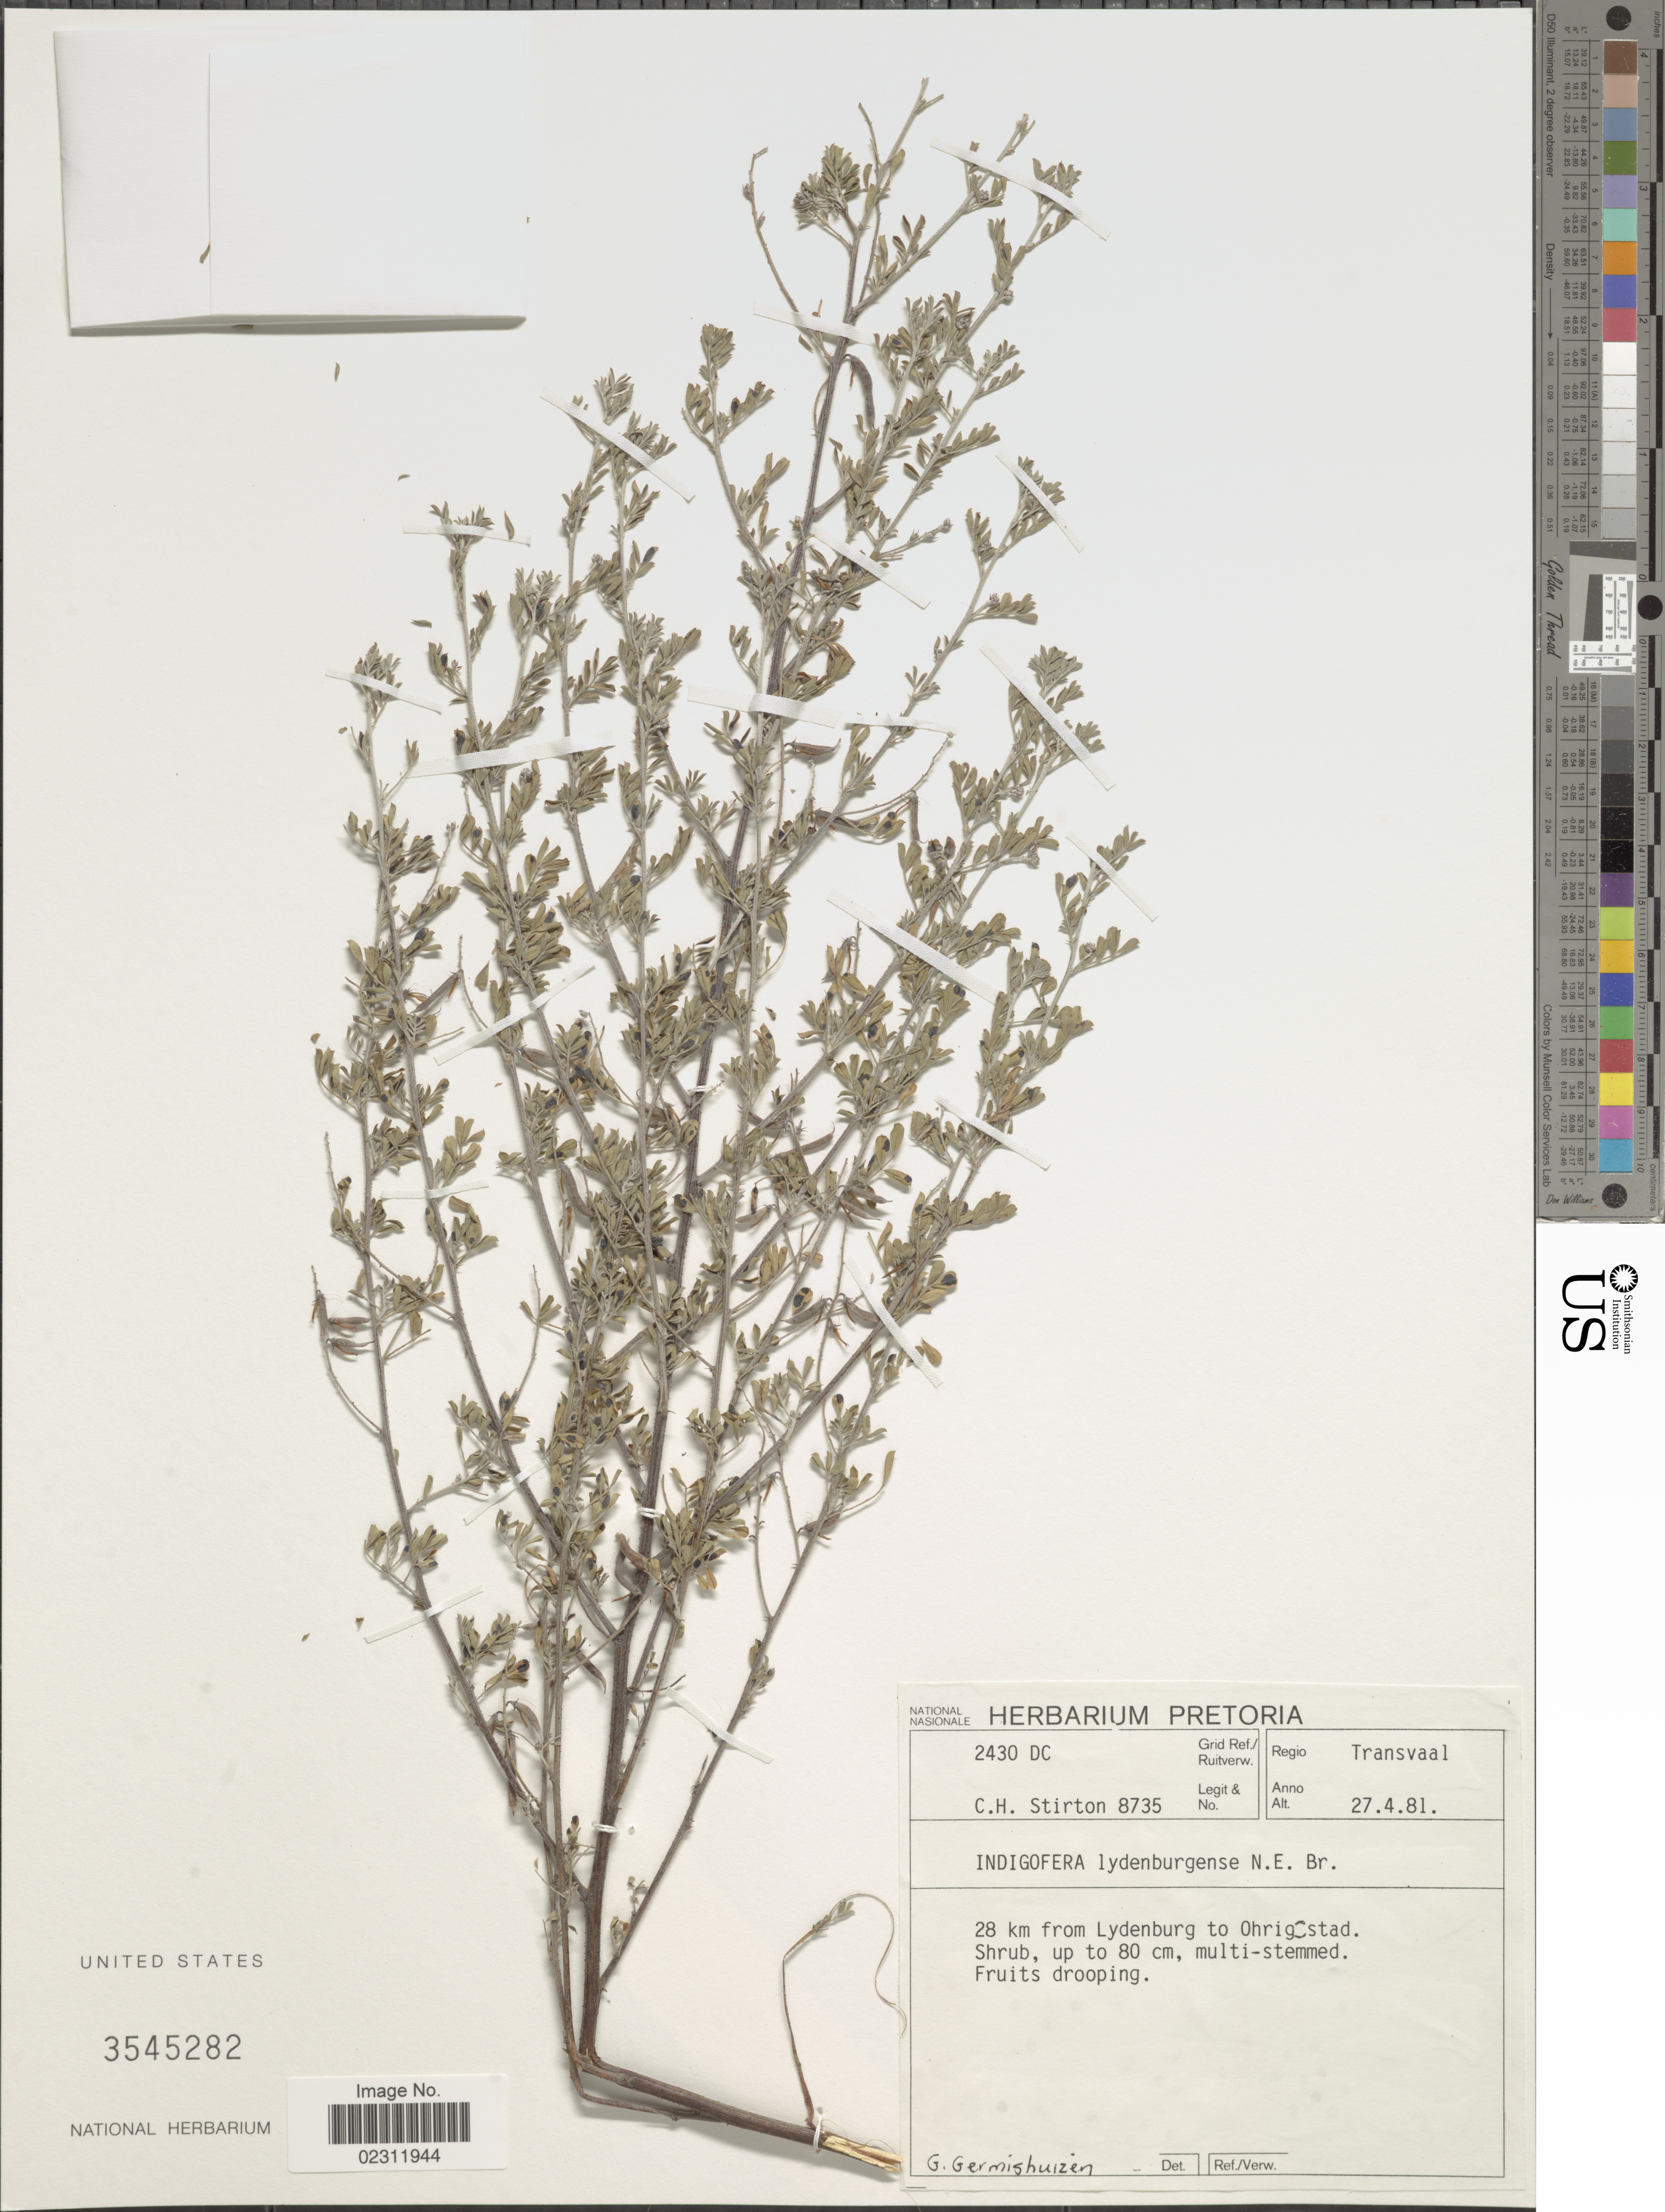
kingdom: Plantae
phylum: Tracheophyta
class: Magnoliopsida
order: Fabales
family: Fabaceae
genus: Indigofera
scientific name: Indigofera lydenburgensis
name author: N.E. Br.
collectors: C. H. Stirton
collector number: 8735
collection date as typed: Transcribed d/m/y: 27/4/81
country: South Africa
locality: Transvaal, 28 km from Lydenburg to Ohrigstad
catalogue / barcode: US 3545282